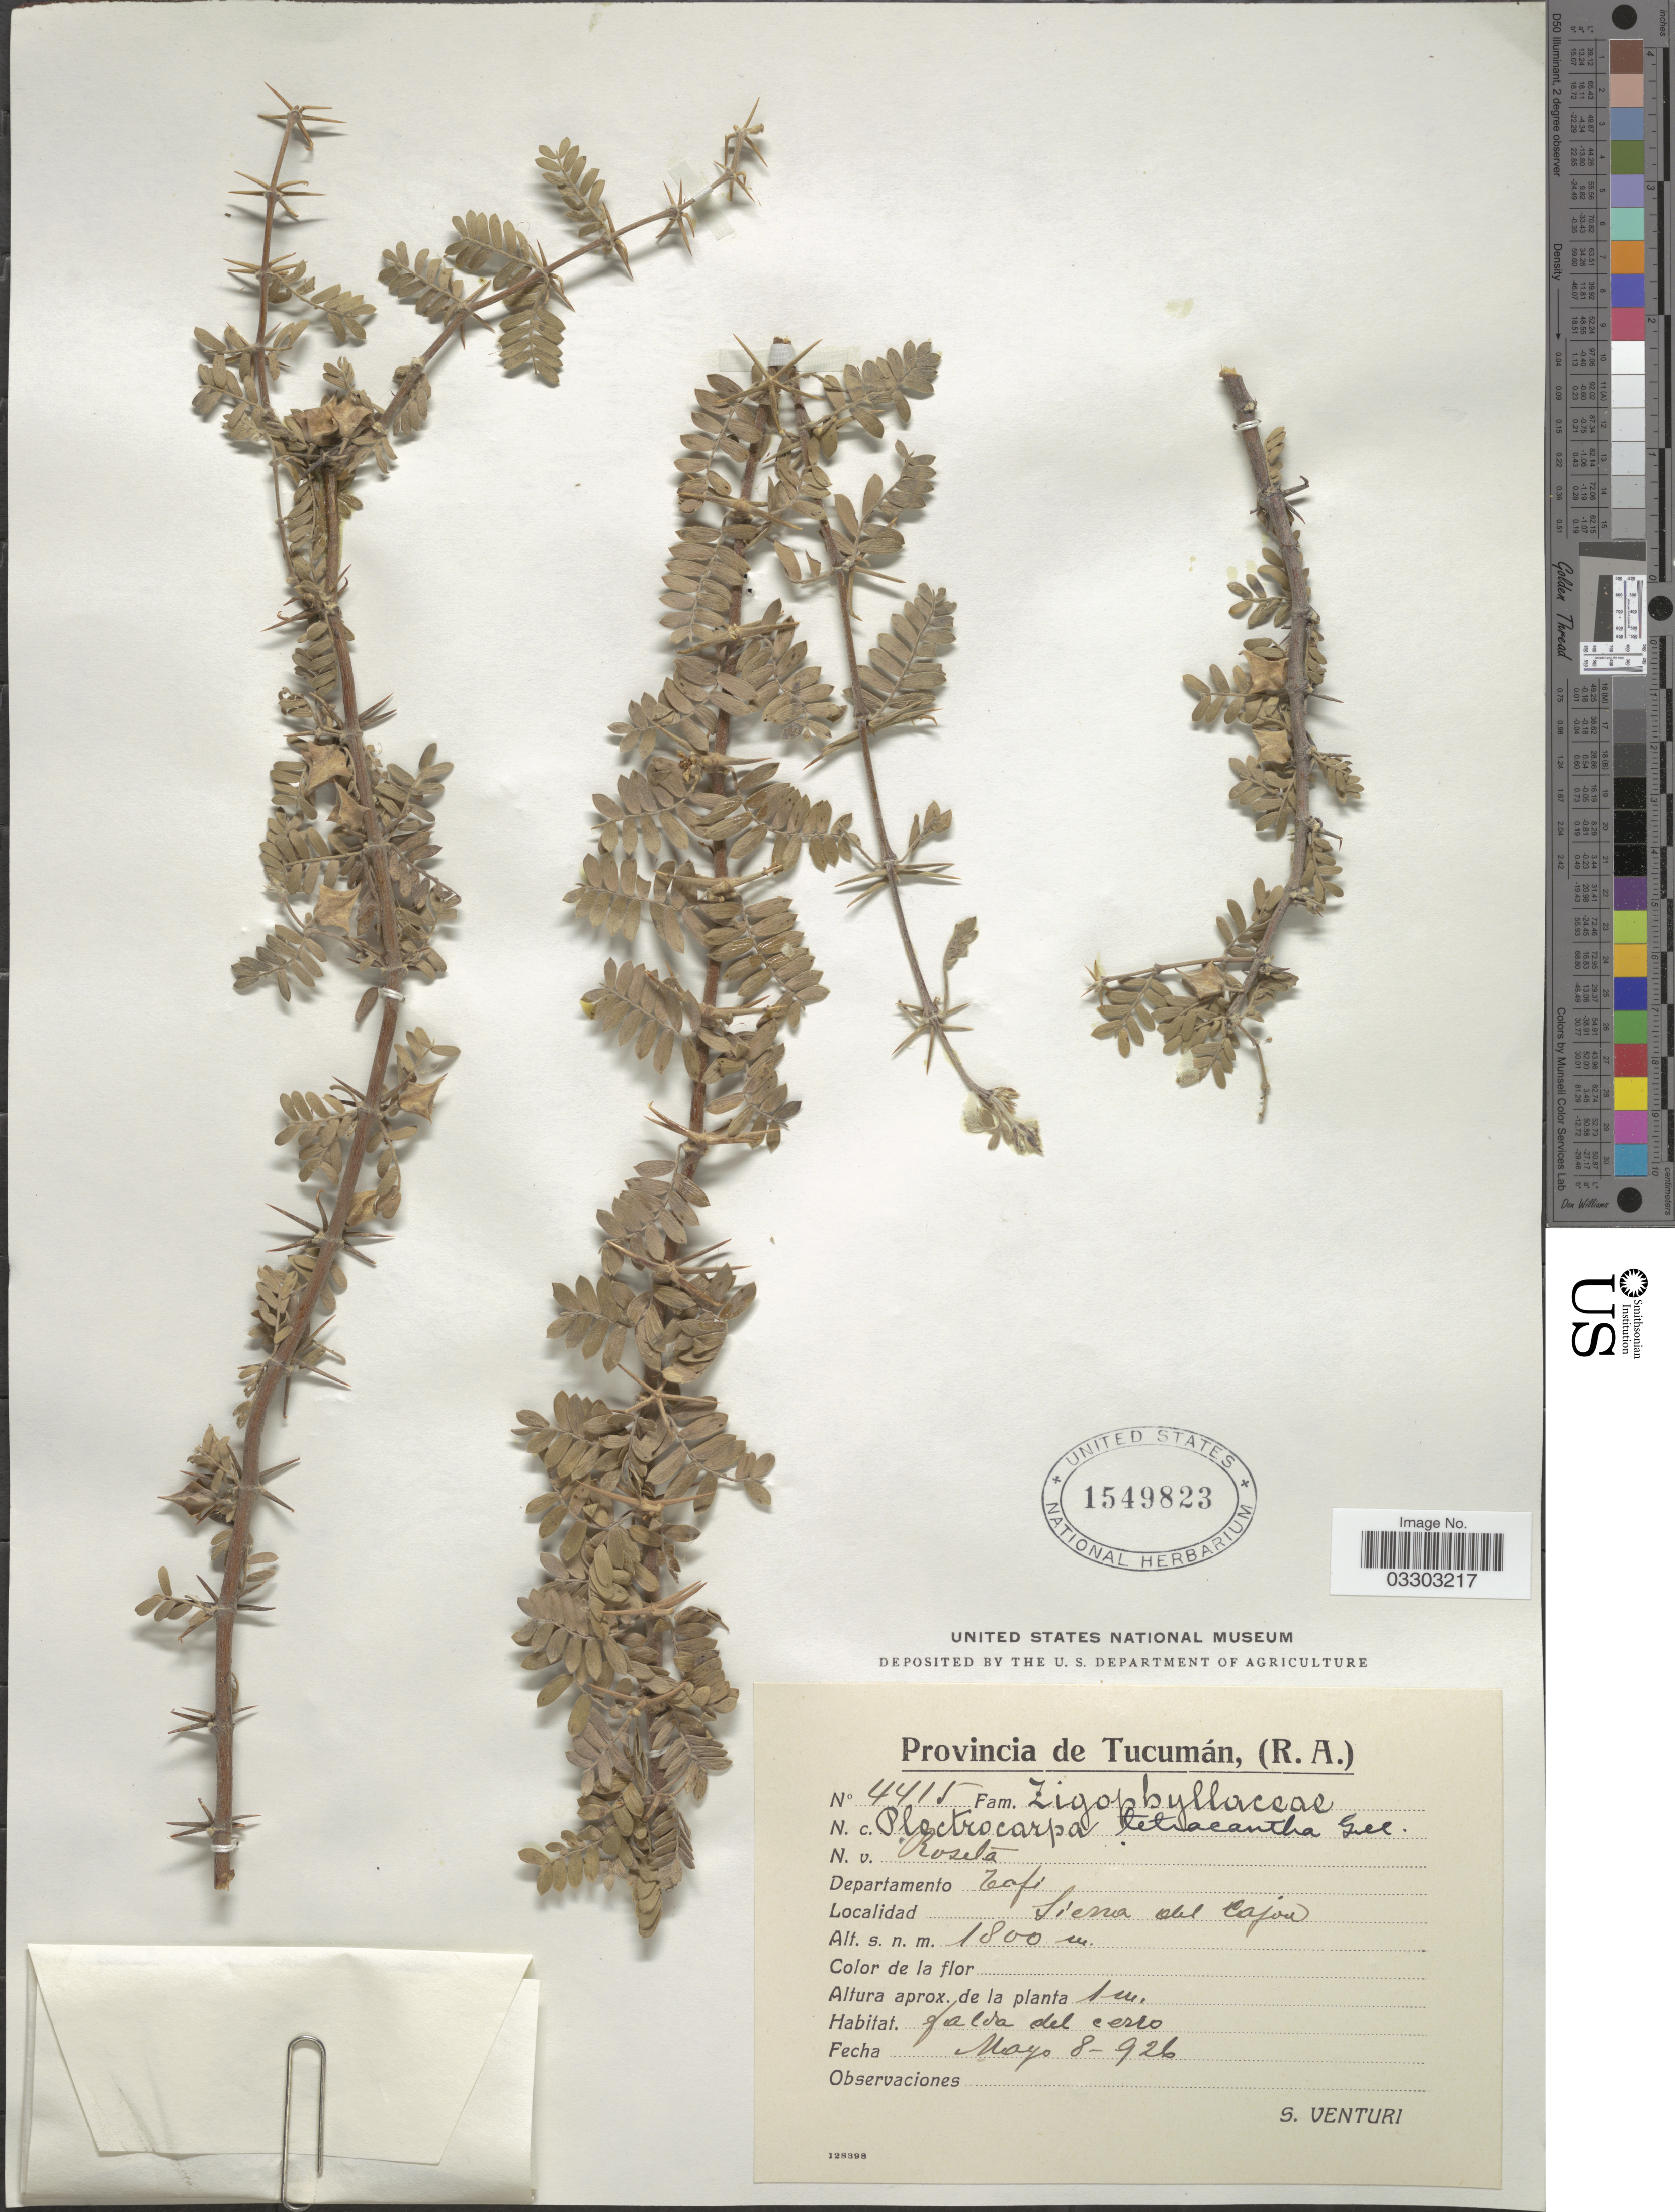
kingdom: Plantae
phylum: Tracheophyta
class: Magnoliopsida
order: Zygophyllales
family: Zygophyllaceae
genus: Plectrocarpa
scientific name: Plectrocarpa tetracantha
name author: Gillies ex Hook. & Arn.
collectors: S. Venturi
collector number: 4415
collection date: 1926-05-08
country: Argentina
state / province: Tucuman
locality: Departamento Tafi. Sierra del Cajon.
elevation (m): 1800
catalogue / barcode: US 1549823